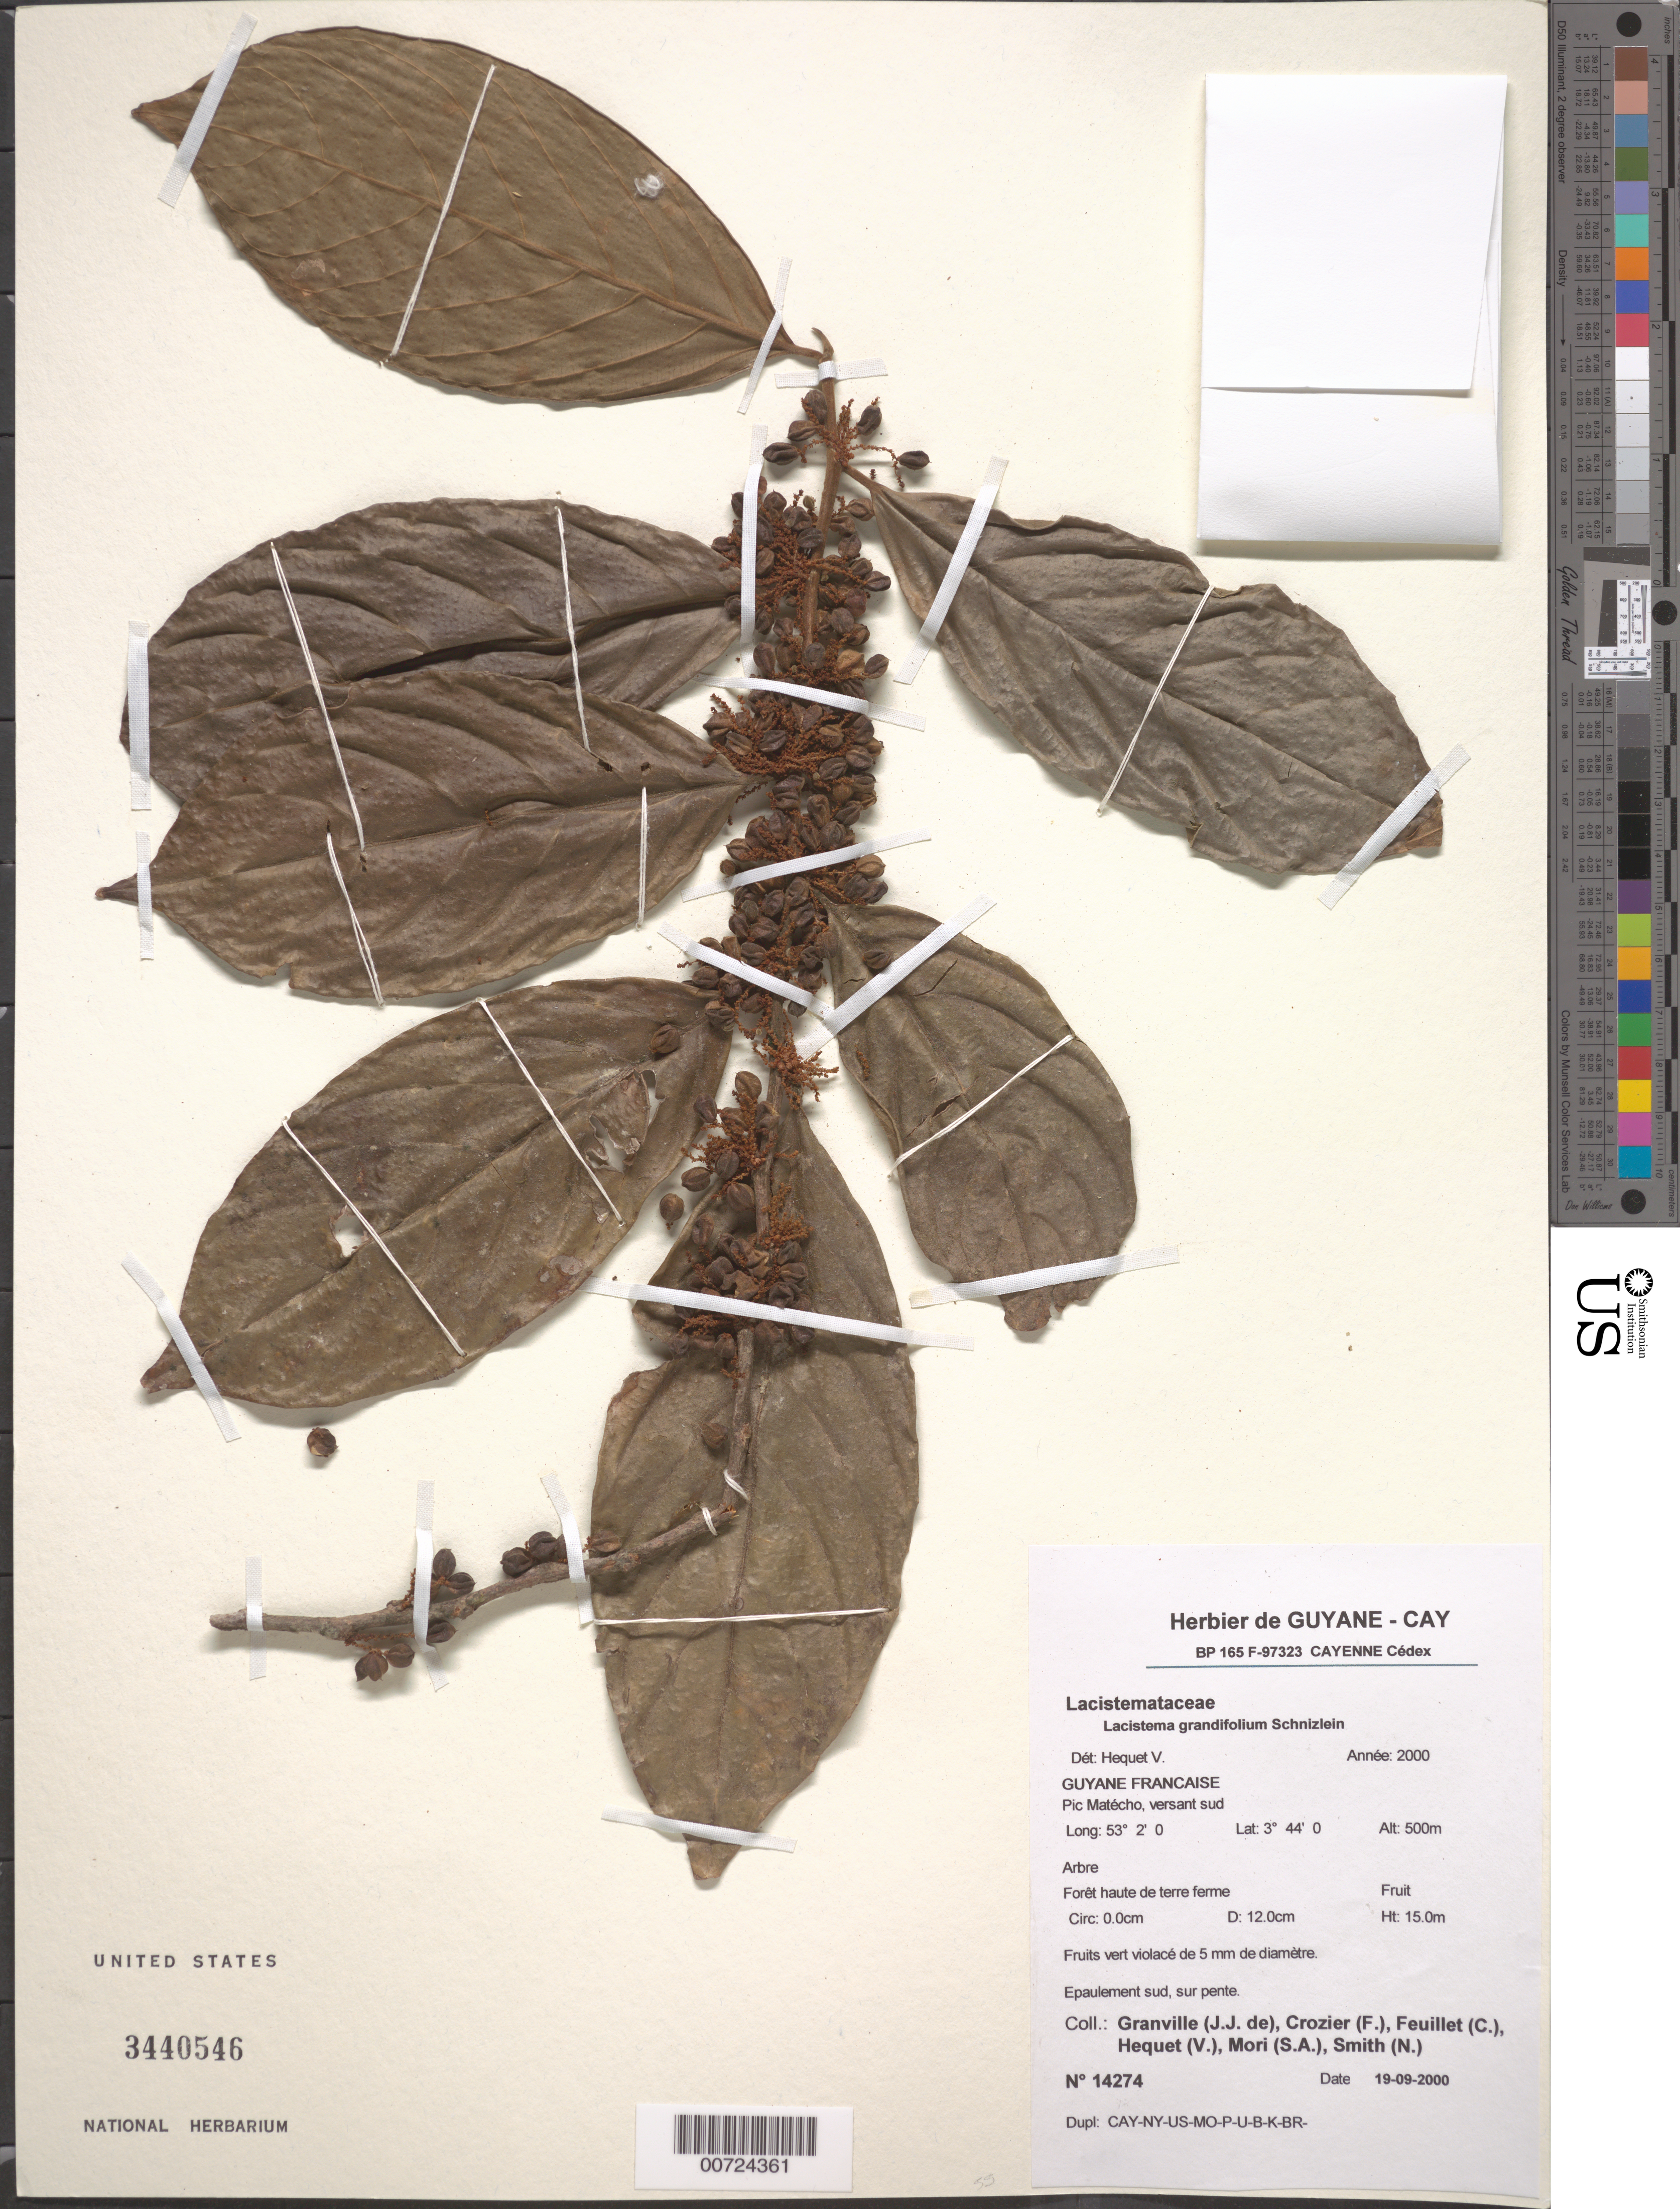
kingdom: Plantae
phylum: Tracheophyta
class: Magnoliopsida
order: Malpighiales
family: Lacistemataceae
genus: Lacistema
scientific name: Lacistema grandifolium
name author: Schnizl.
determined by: Hequet, V.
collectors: J.-J. de Granville, F. Crozier, C. Feuillet, V. Hequet, S. Mori & N. Smith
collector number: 14274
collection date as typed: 19-Sep-00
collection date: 2000-09-19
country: French Guiana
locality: Pic Matécho, versant sud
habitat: High forest on terra firma; southern shoulder on slope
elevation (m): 500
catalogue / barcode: US 3440546